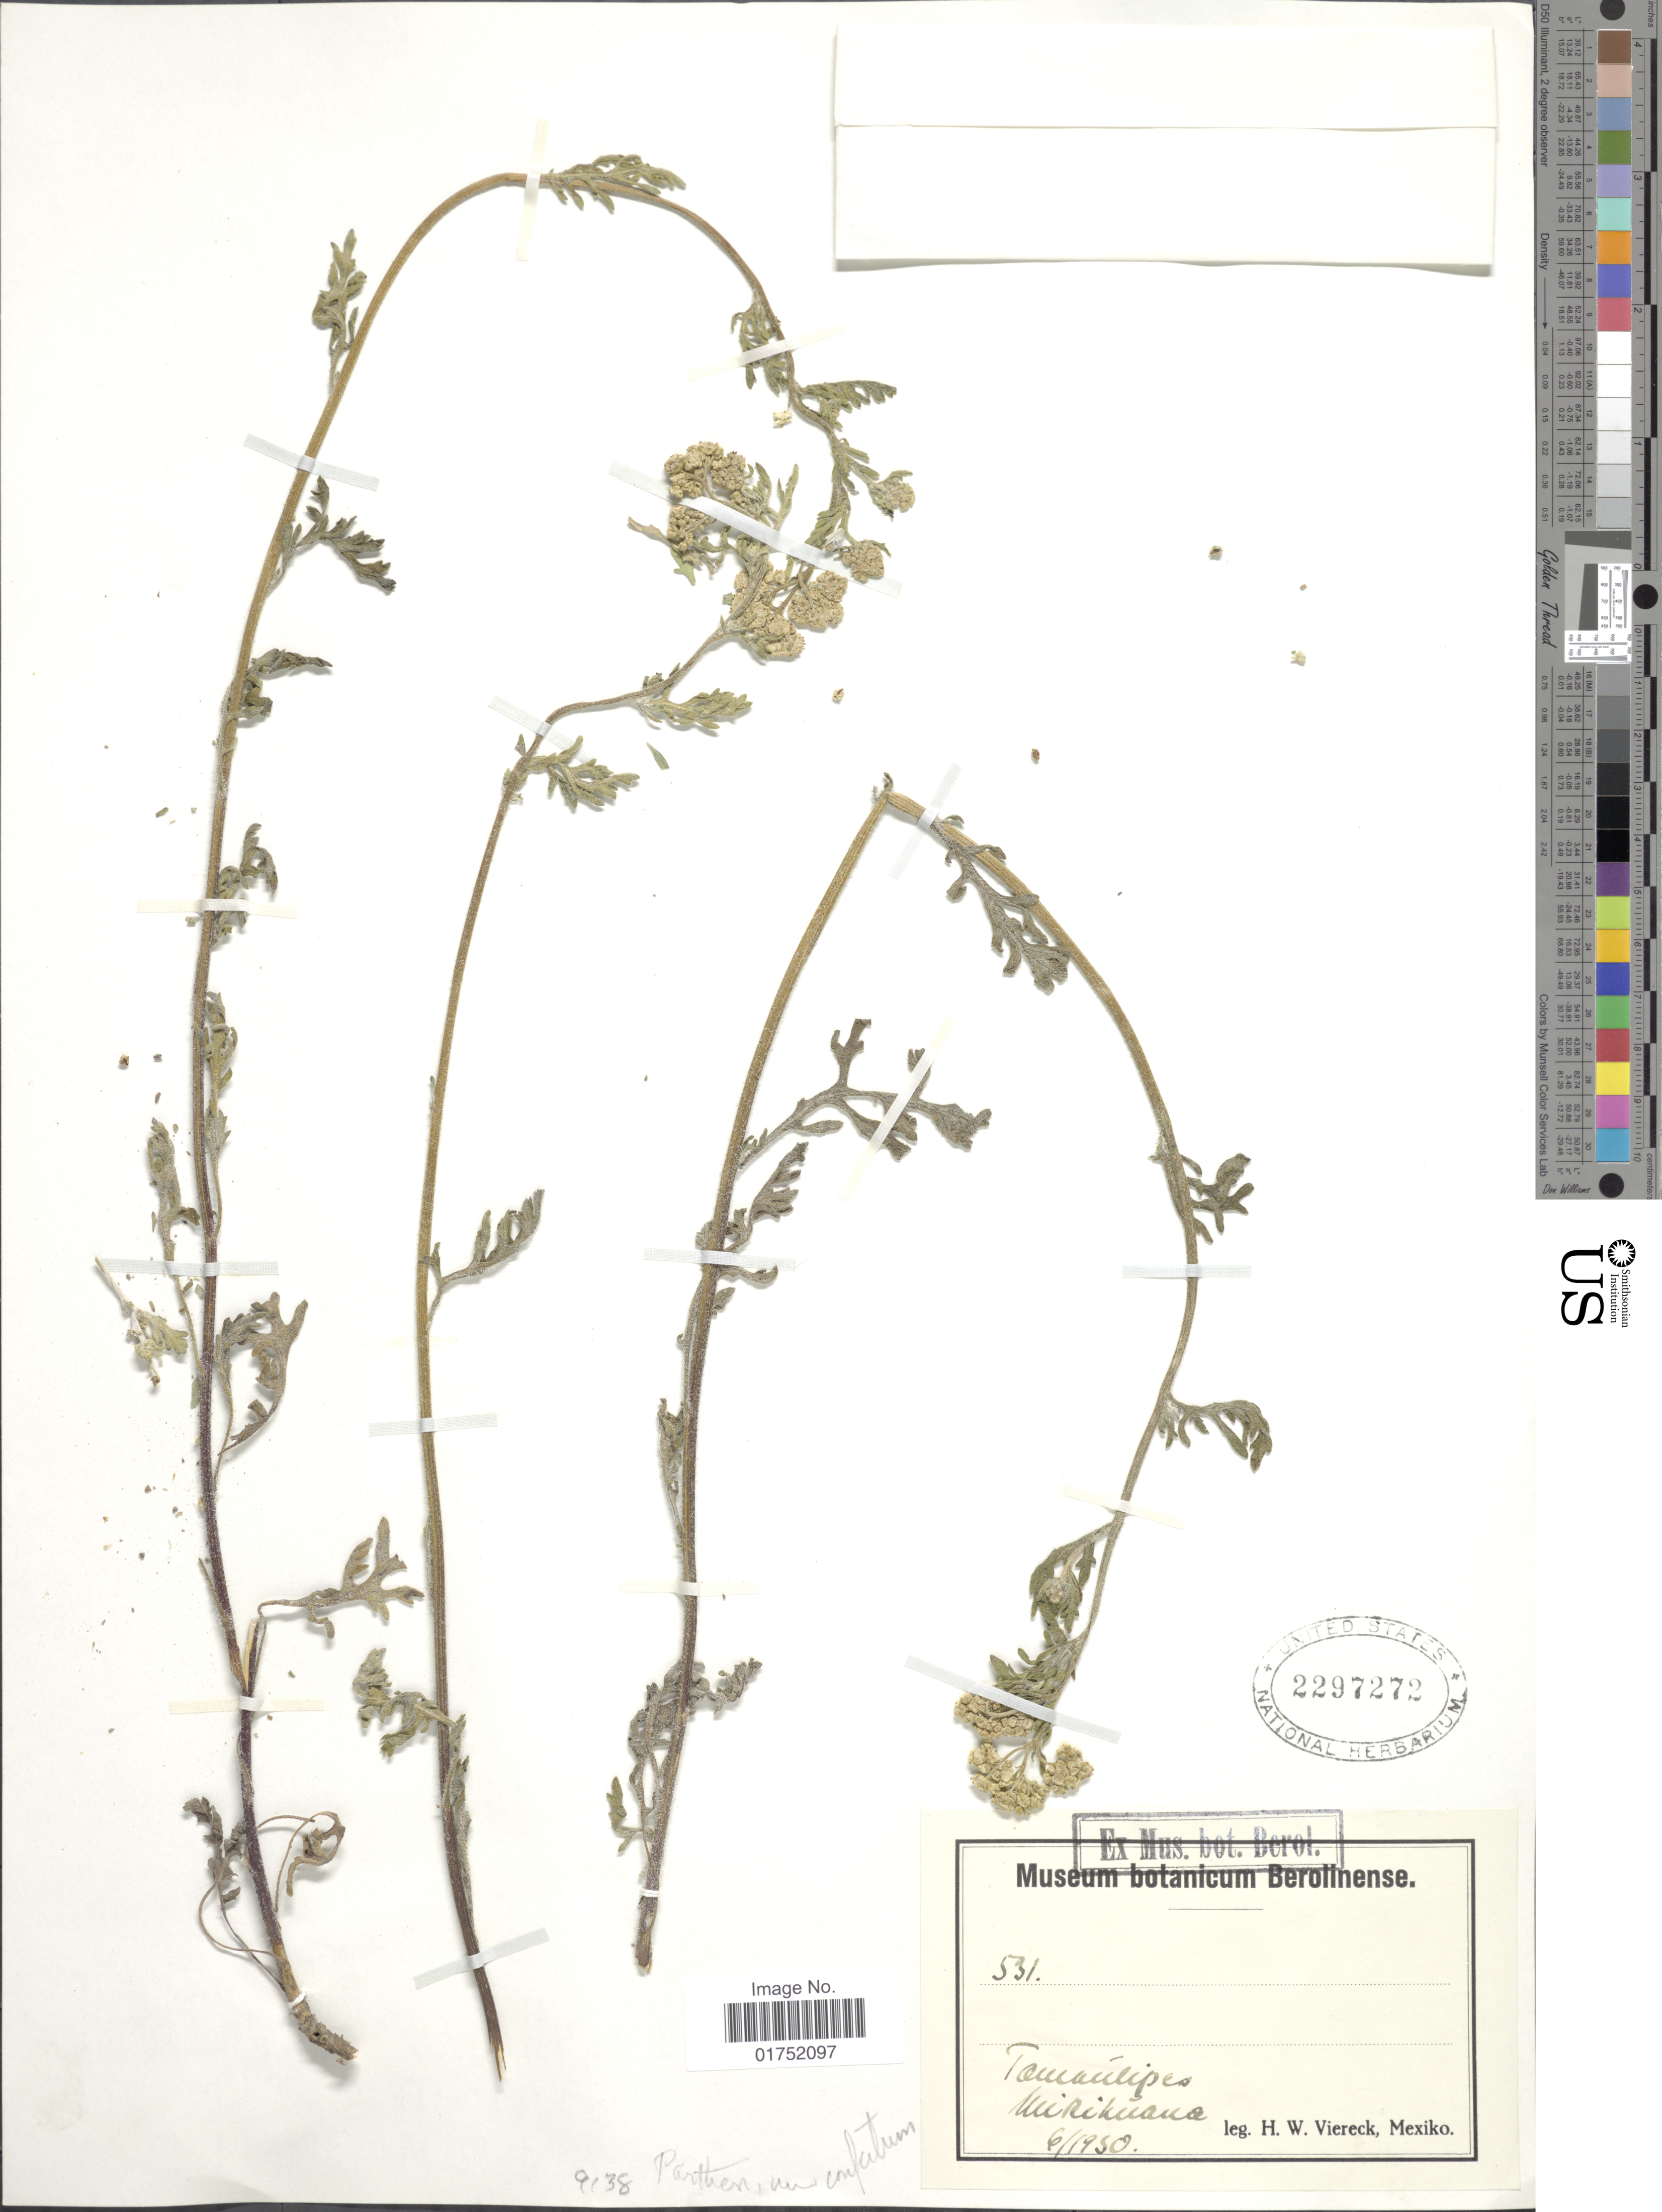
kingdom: Plantae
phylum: Tracheophyta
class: Magnoliopsida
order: Asterales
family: Asteraceae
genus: Parthenium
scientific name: Parthenium confertum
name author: A. Gray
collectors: H. W. Viereck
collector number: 531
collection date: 1950-06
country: Mexico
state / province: Tamaulipas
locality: Mikihuana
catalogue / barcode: US 2297272